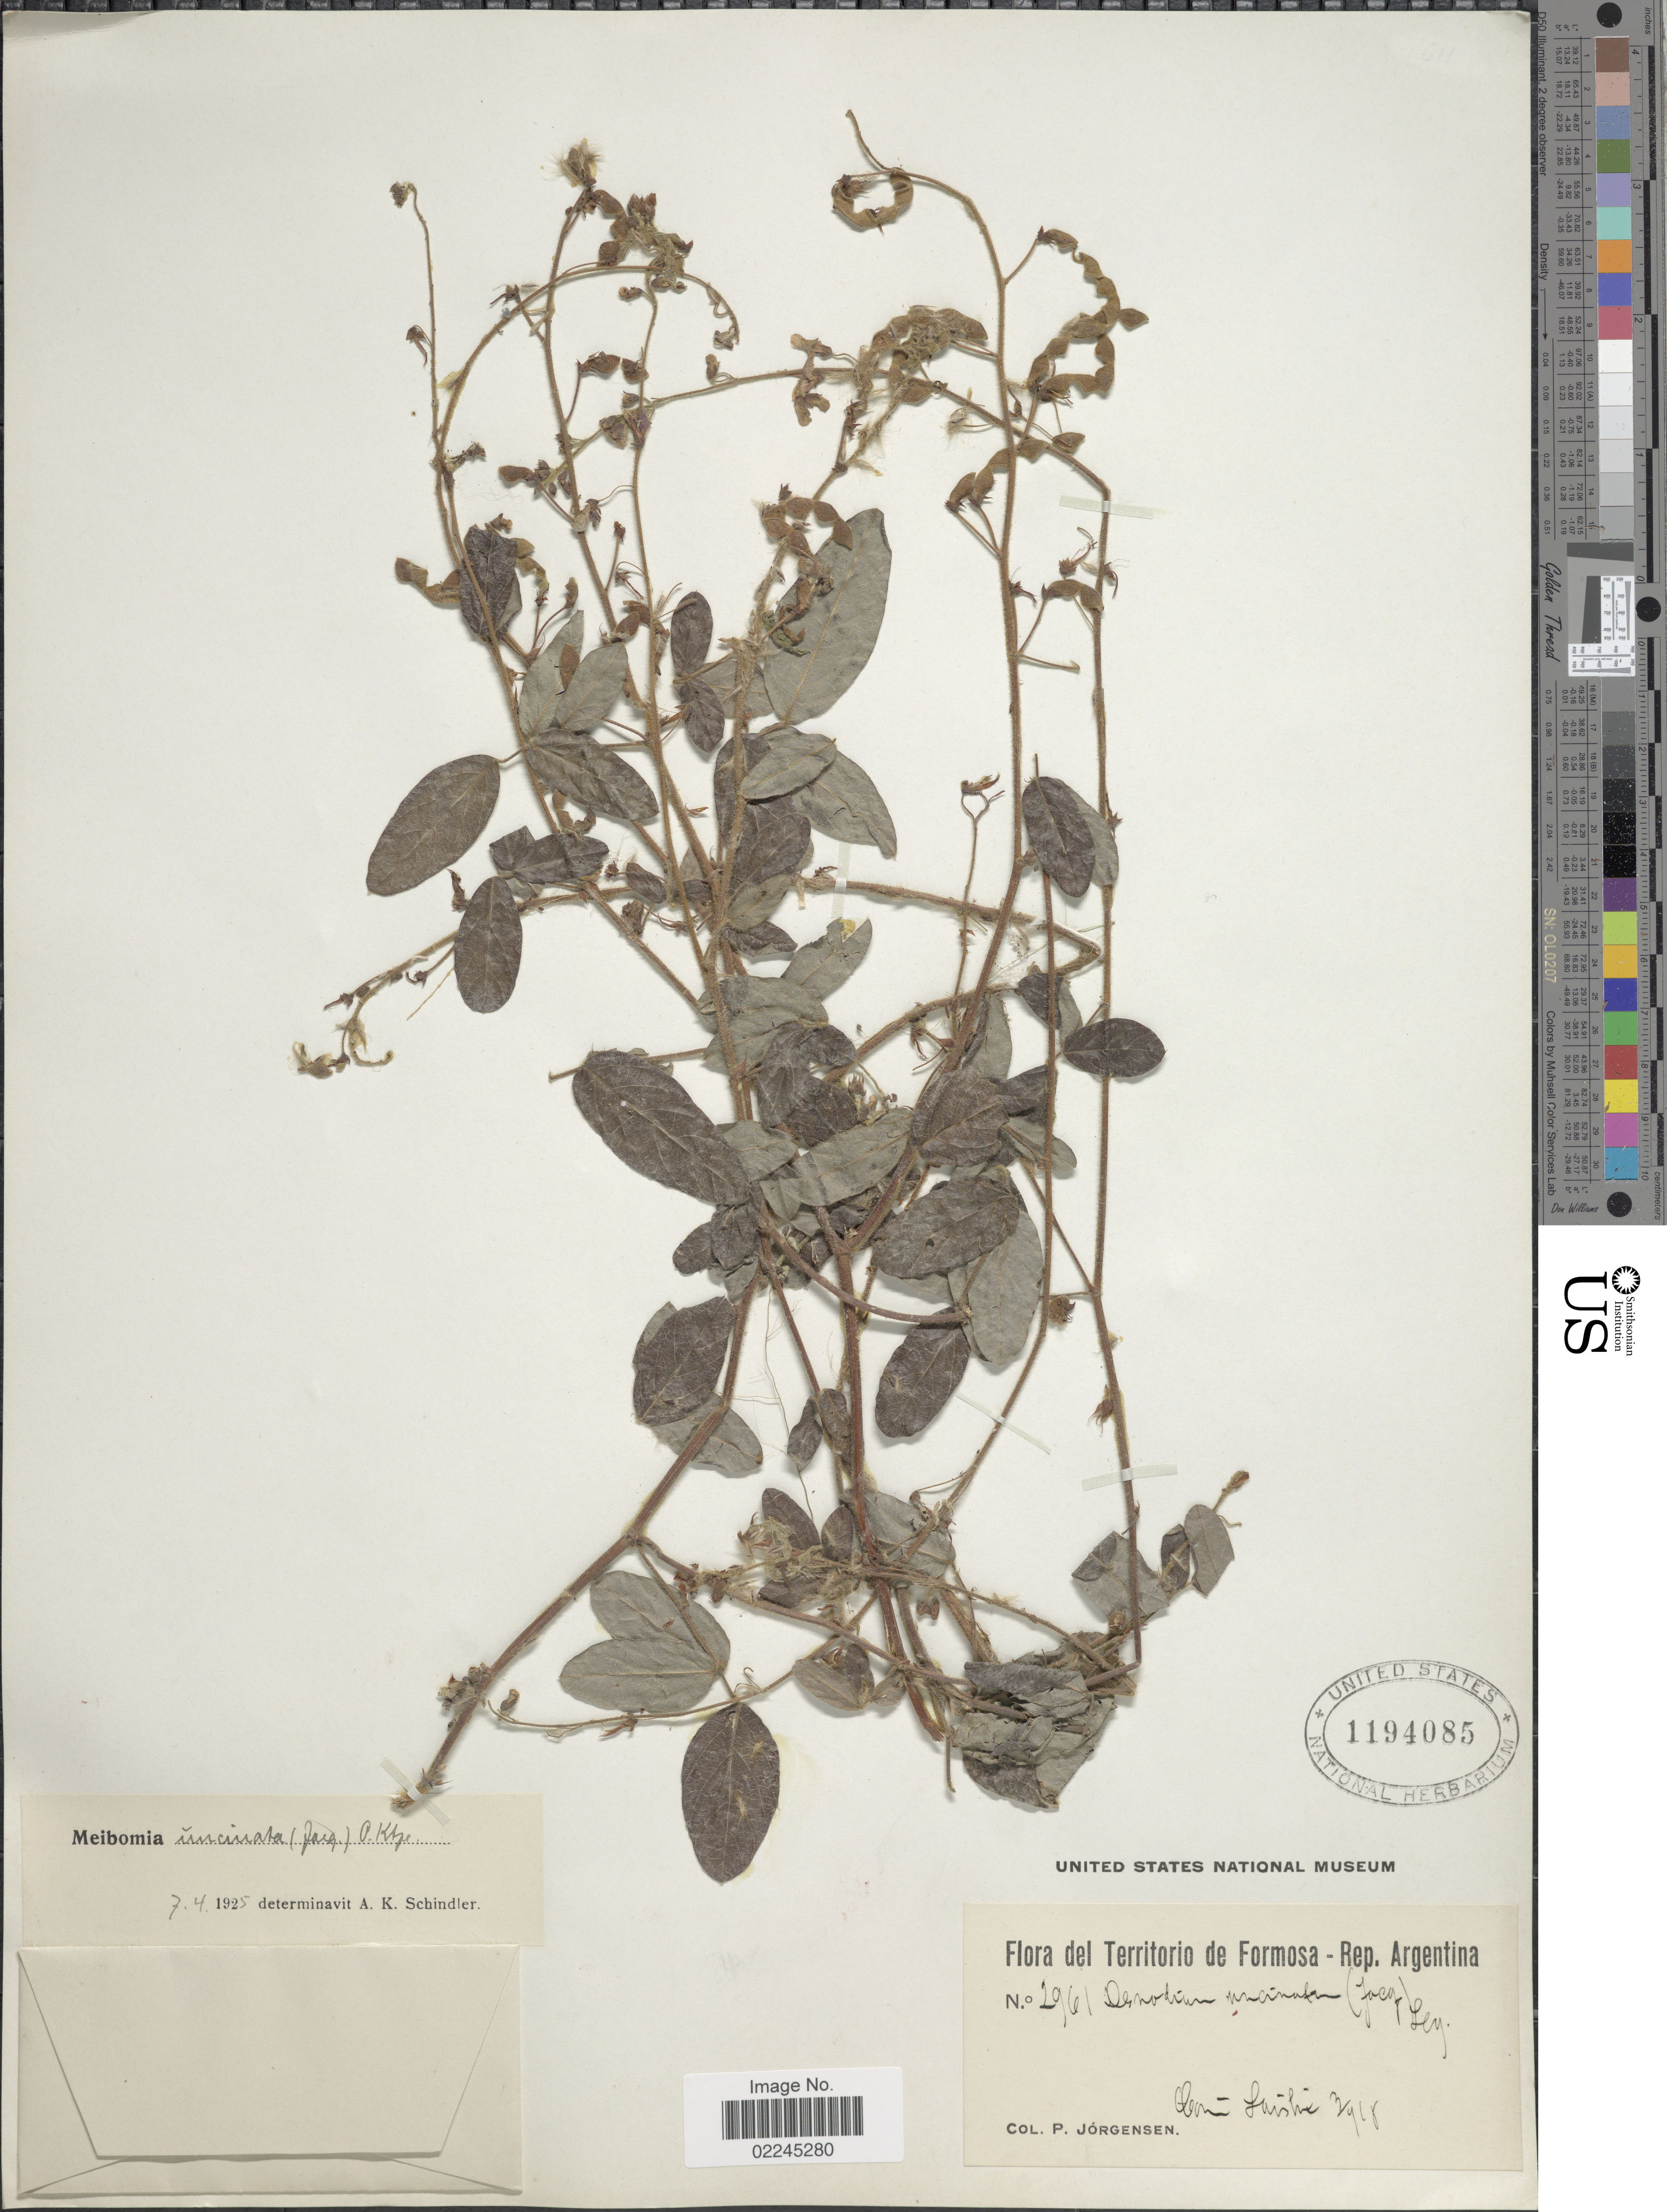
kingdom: Plantae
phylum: Tracheophyta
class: Magnoliopsida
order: Fabales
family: Fabaceae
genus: Desmodium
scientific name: Desmodium intortum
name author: (Mill.) Urb.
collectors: P. Jörgensen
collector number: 2961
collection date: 1918-03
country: Argentina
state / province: Formosa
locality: Comun Laishi.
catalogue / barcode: US 1194085